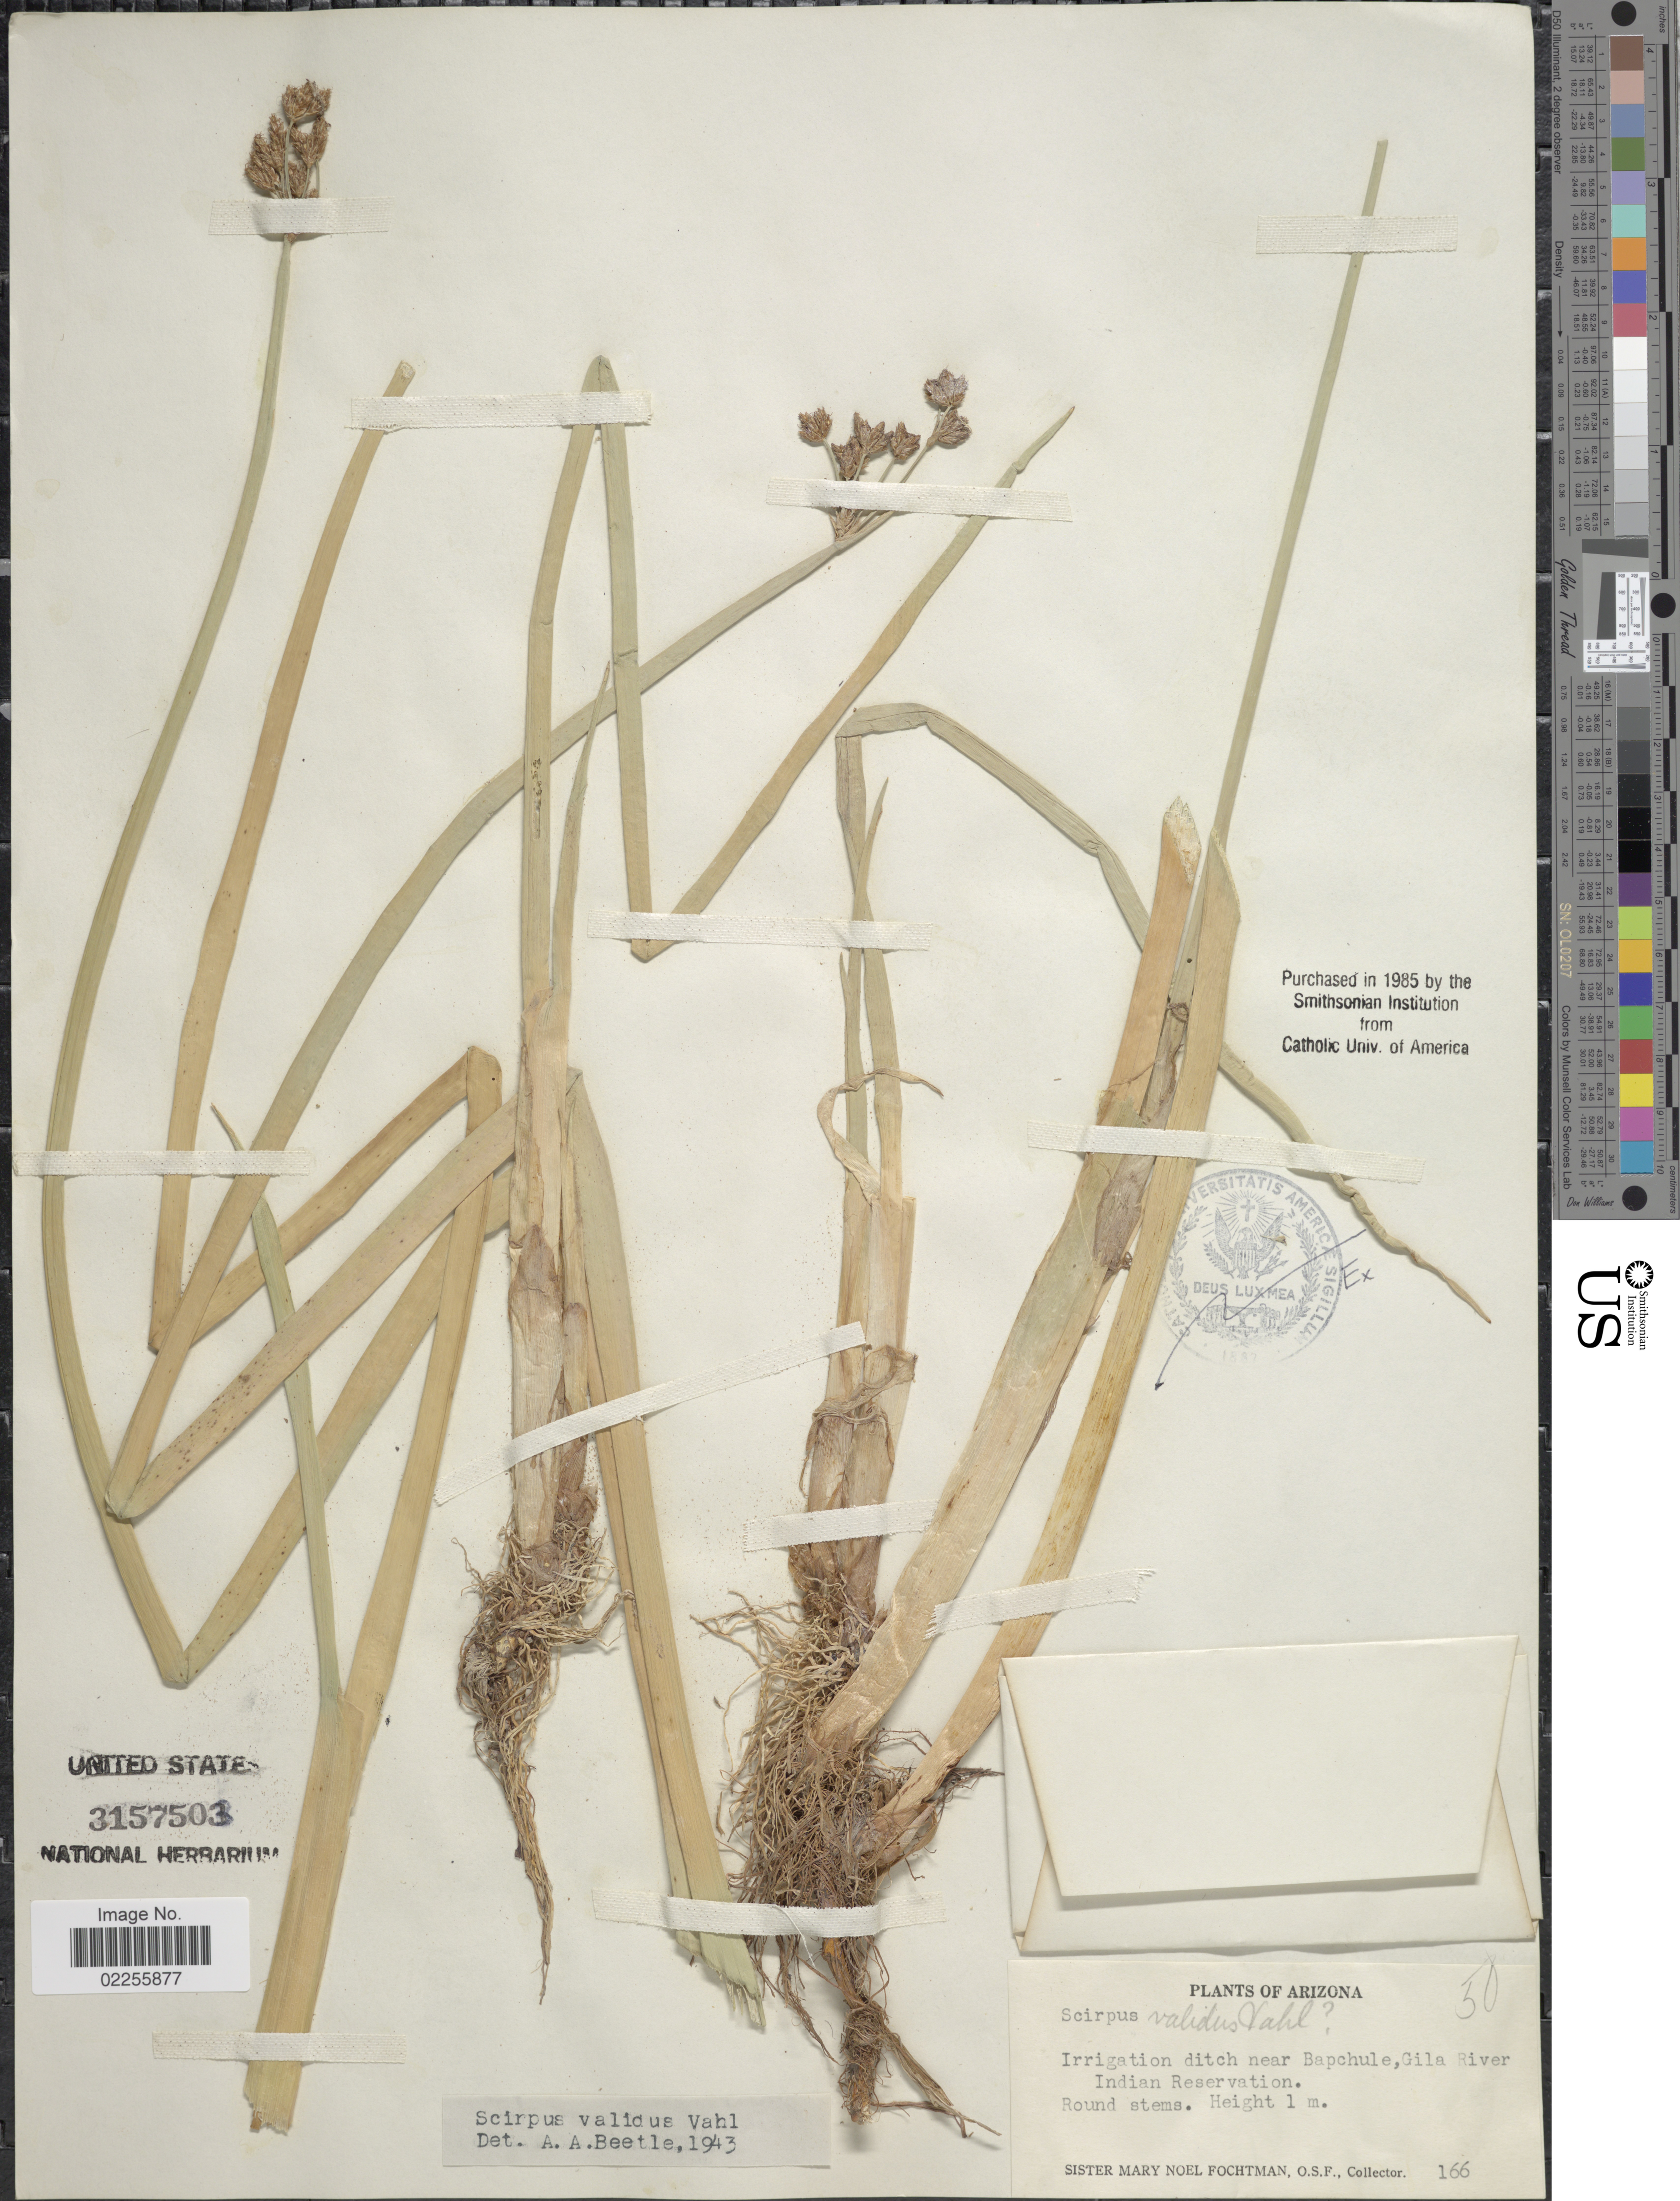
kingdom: Plantae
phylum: Tracheophyta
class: Liliopsida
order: Poales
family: Cyperaceae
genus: Schoenoplectus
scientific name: Schoenoplectus tabernaemontani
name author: (C.C. Gmel.) Palla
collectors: M. N. Fochtman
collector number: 166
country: United States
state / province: Arizona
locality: Irrigation ditch near Bapchule, Gila River Indian Reservation.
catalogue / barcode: US 3157503